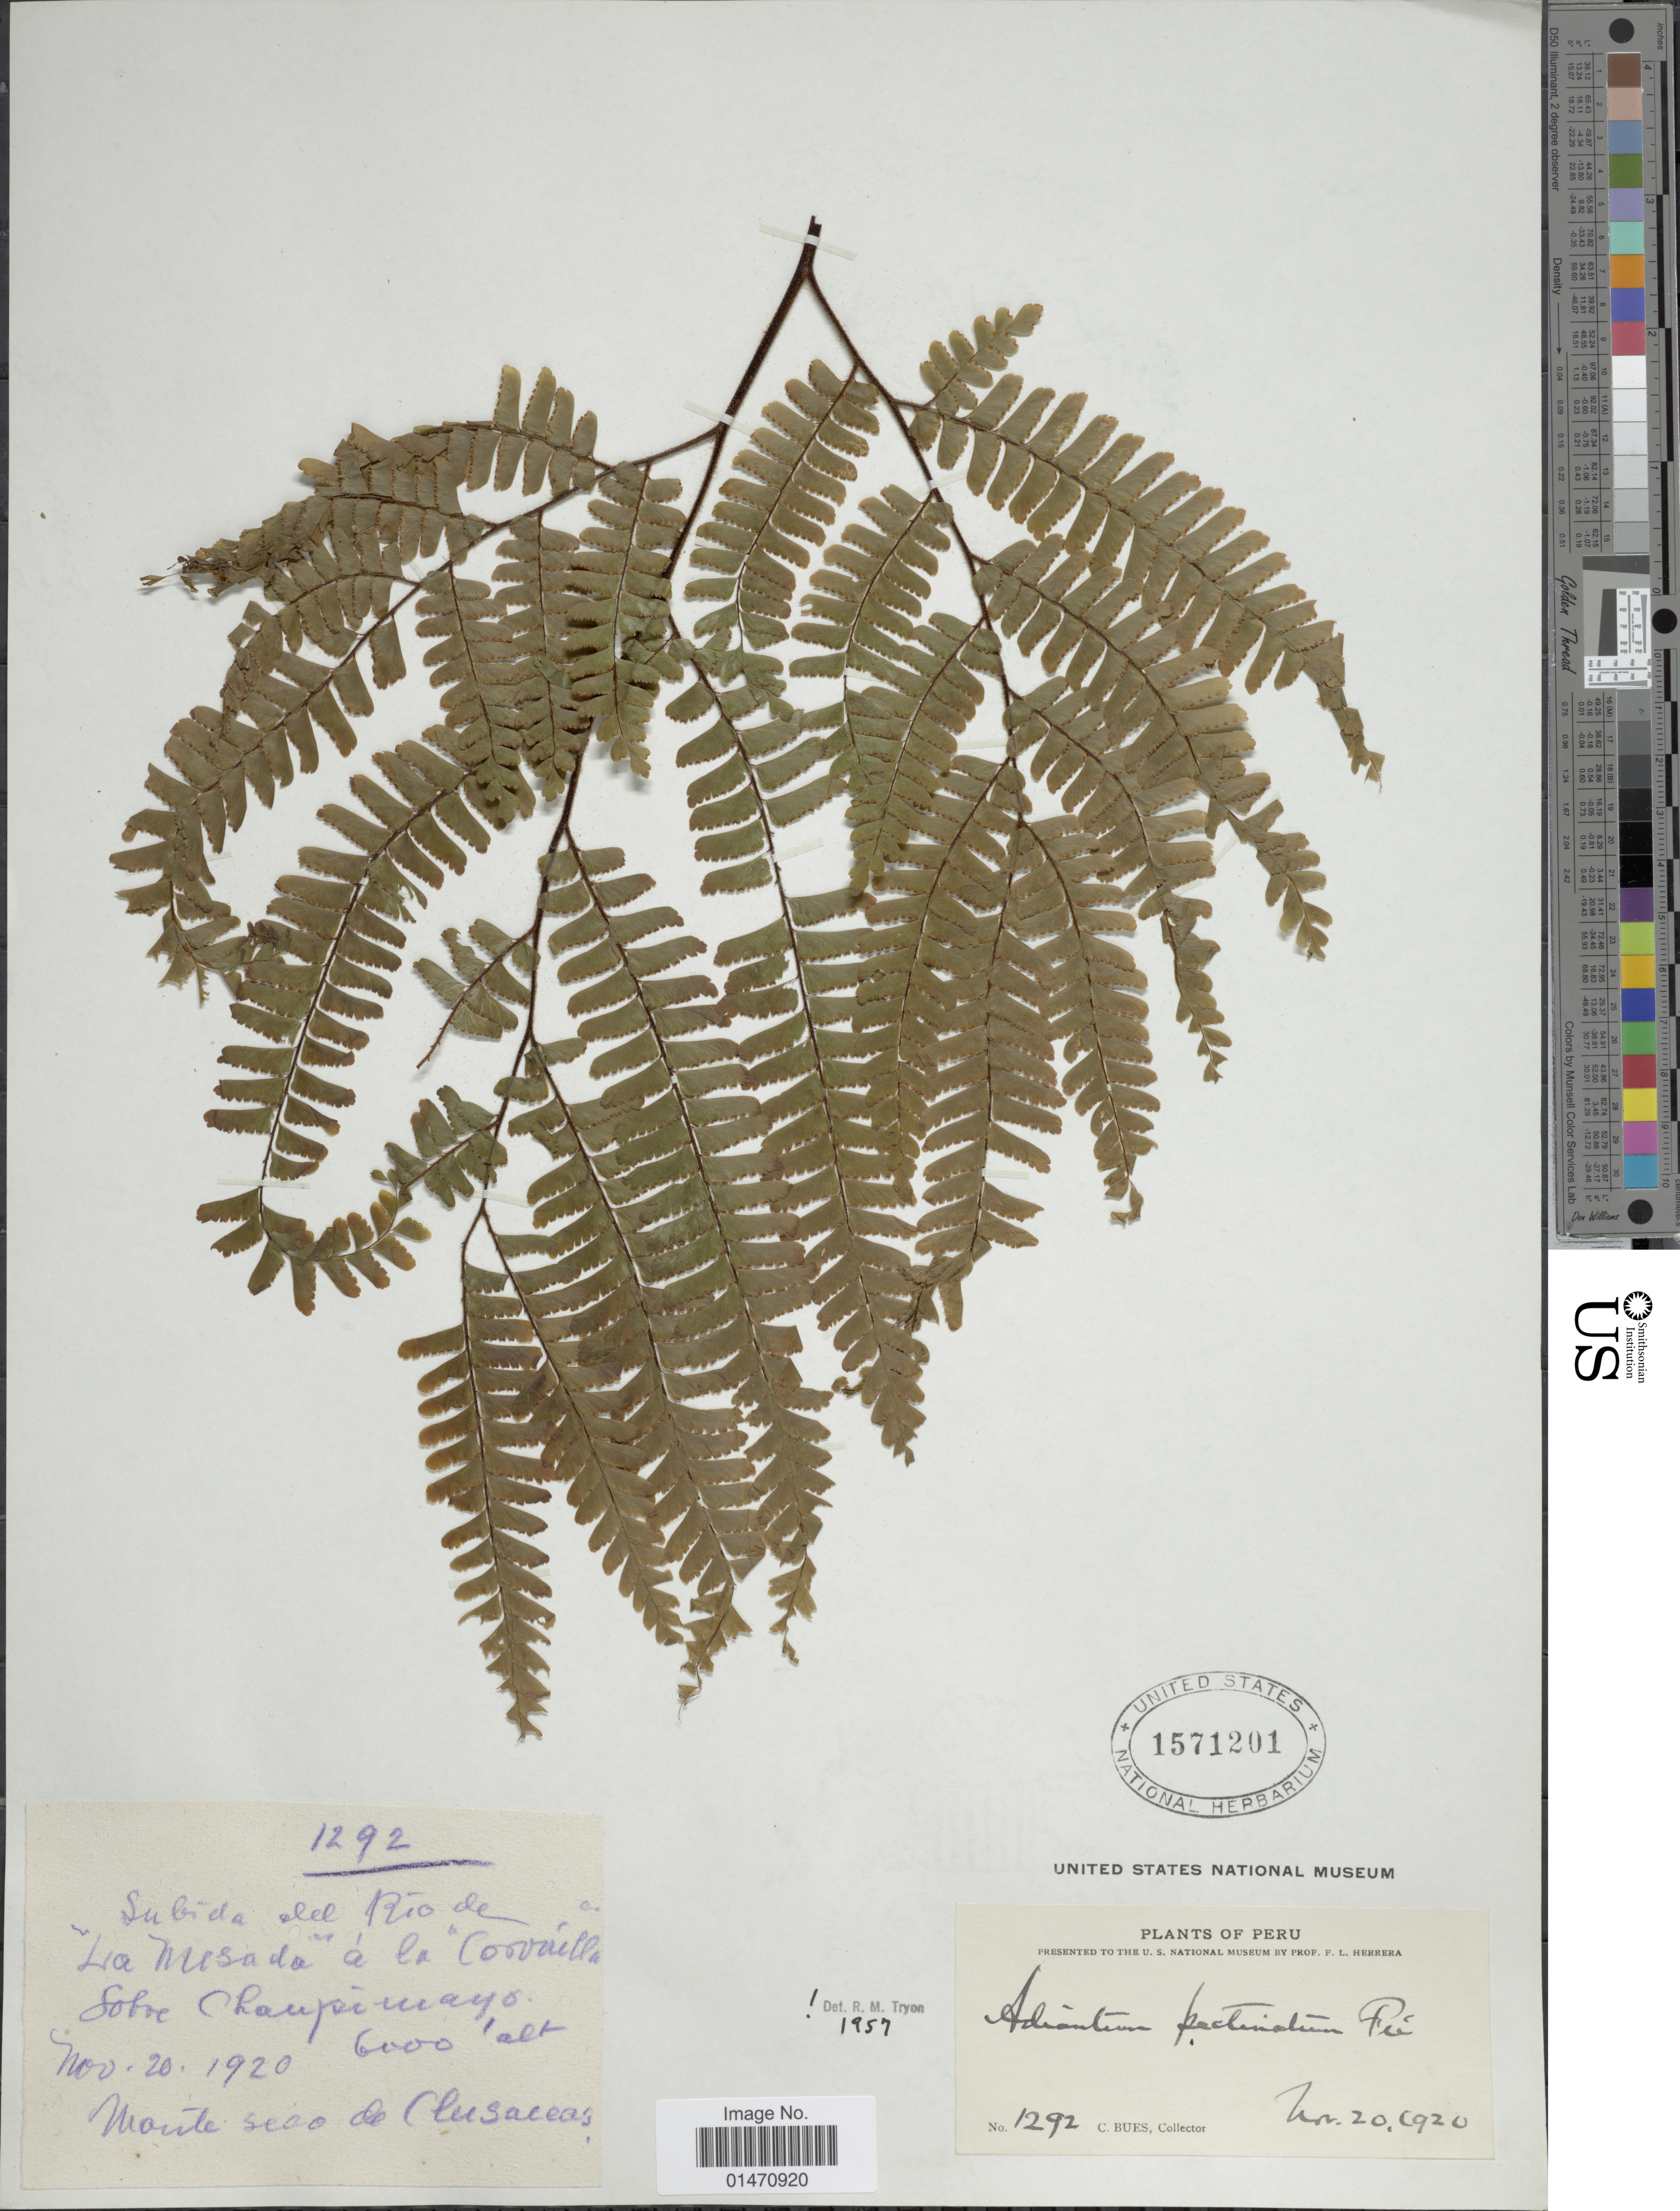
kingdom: Plantae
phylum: Tracheophyta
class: Polypodiopsida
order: Polypodiales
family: Pteridaceae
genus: Adiantum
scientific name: Adiantum pectinatum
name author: Kunze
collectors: C. Bues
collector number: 1292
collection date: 1920-11-20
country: Peru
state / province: Cusco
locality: Subida del Rio de "La Mesado" a la Coronella sobre Chaupimayo, monte seco de Clusaceas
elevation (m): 1829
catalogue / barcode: US 1571201